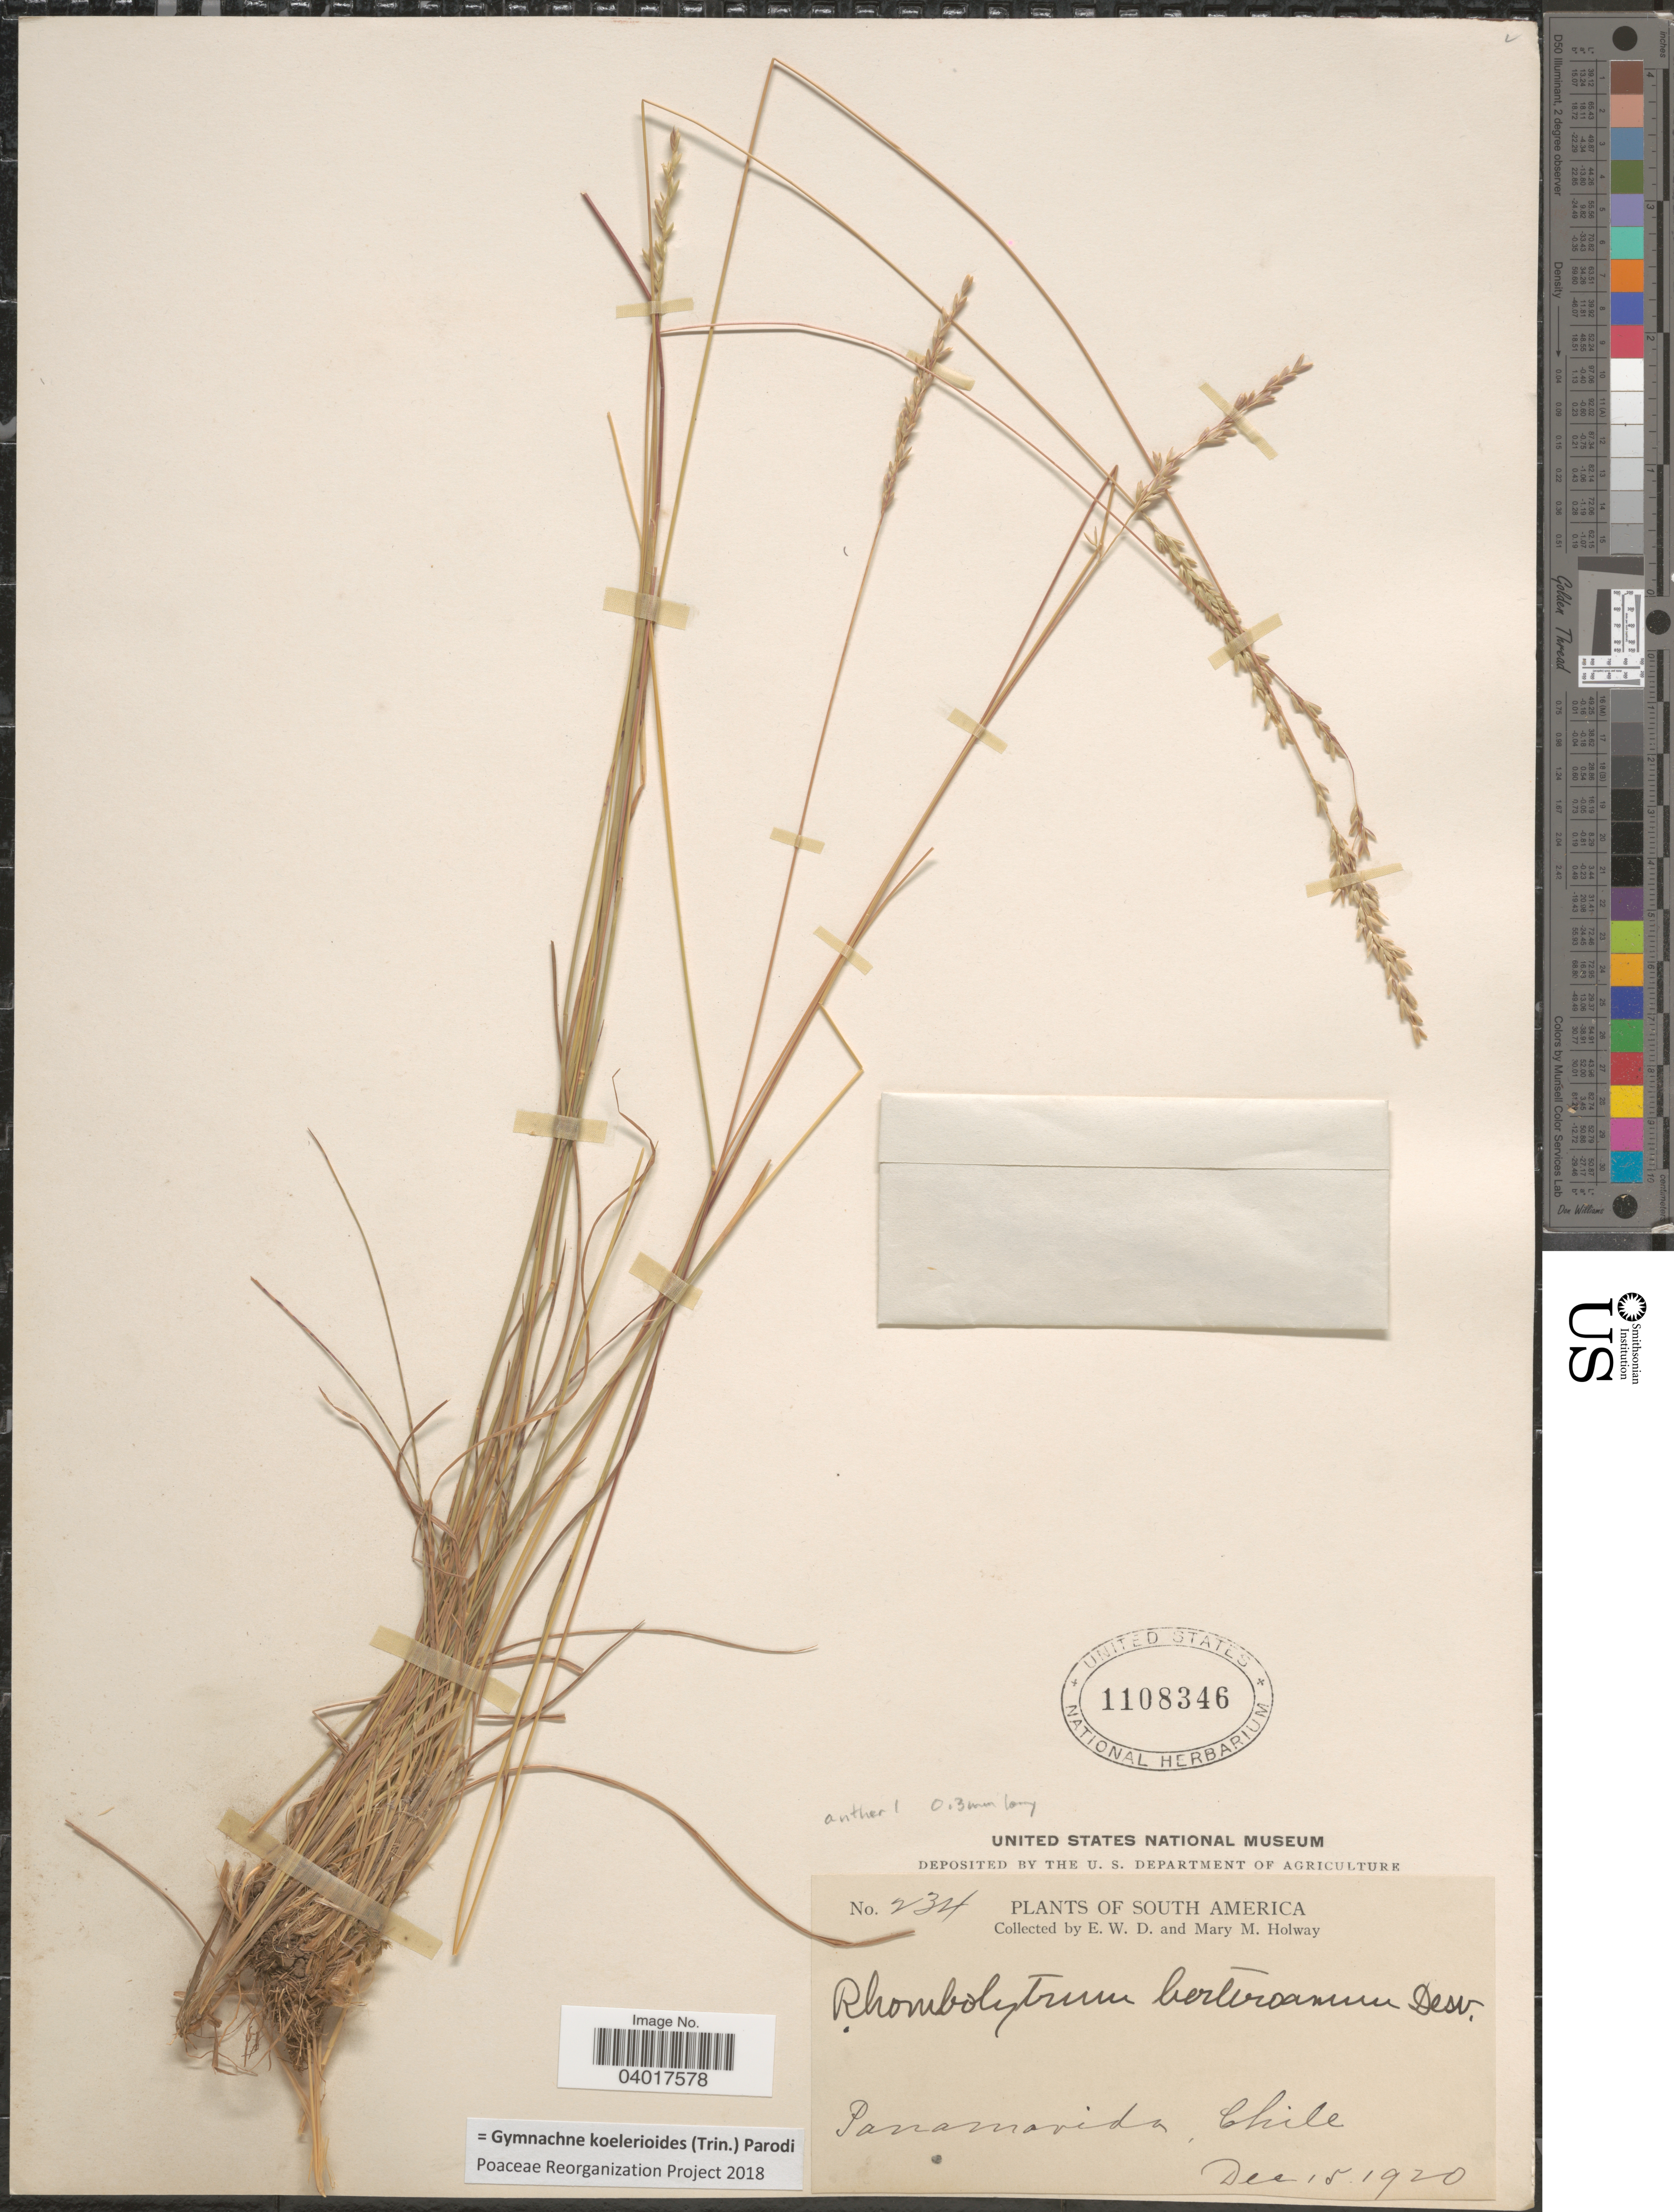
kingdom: Plantae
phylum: Tracheophyta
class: Liliopsida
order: Poales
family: Poaceae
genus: Rhombolytrum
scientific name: Rhombolytrum koelerioides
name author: (Trin.) L.N. Silva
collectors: E. W. D. Holway & M. M. Holway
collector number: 234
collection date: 1920-12-15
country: Chile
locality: Panamarida.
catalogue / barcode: US 1108346